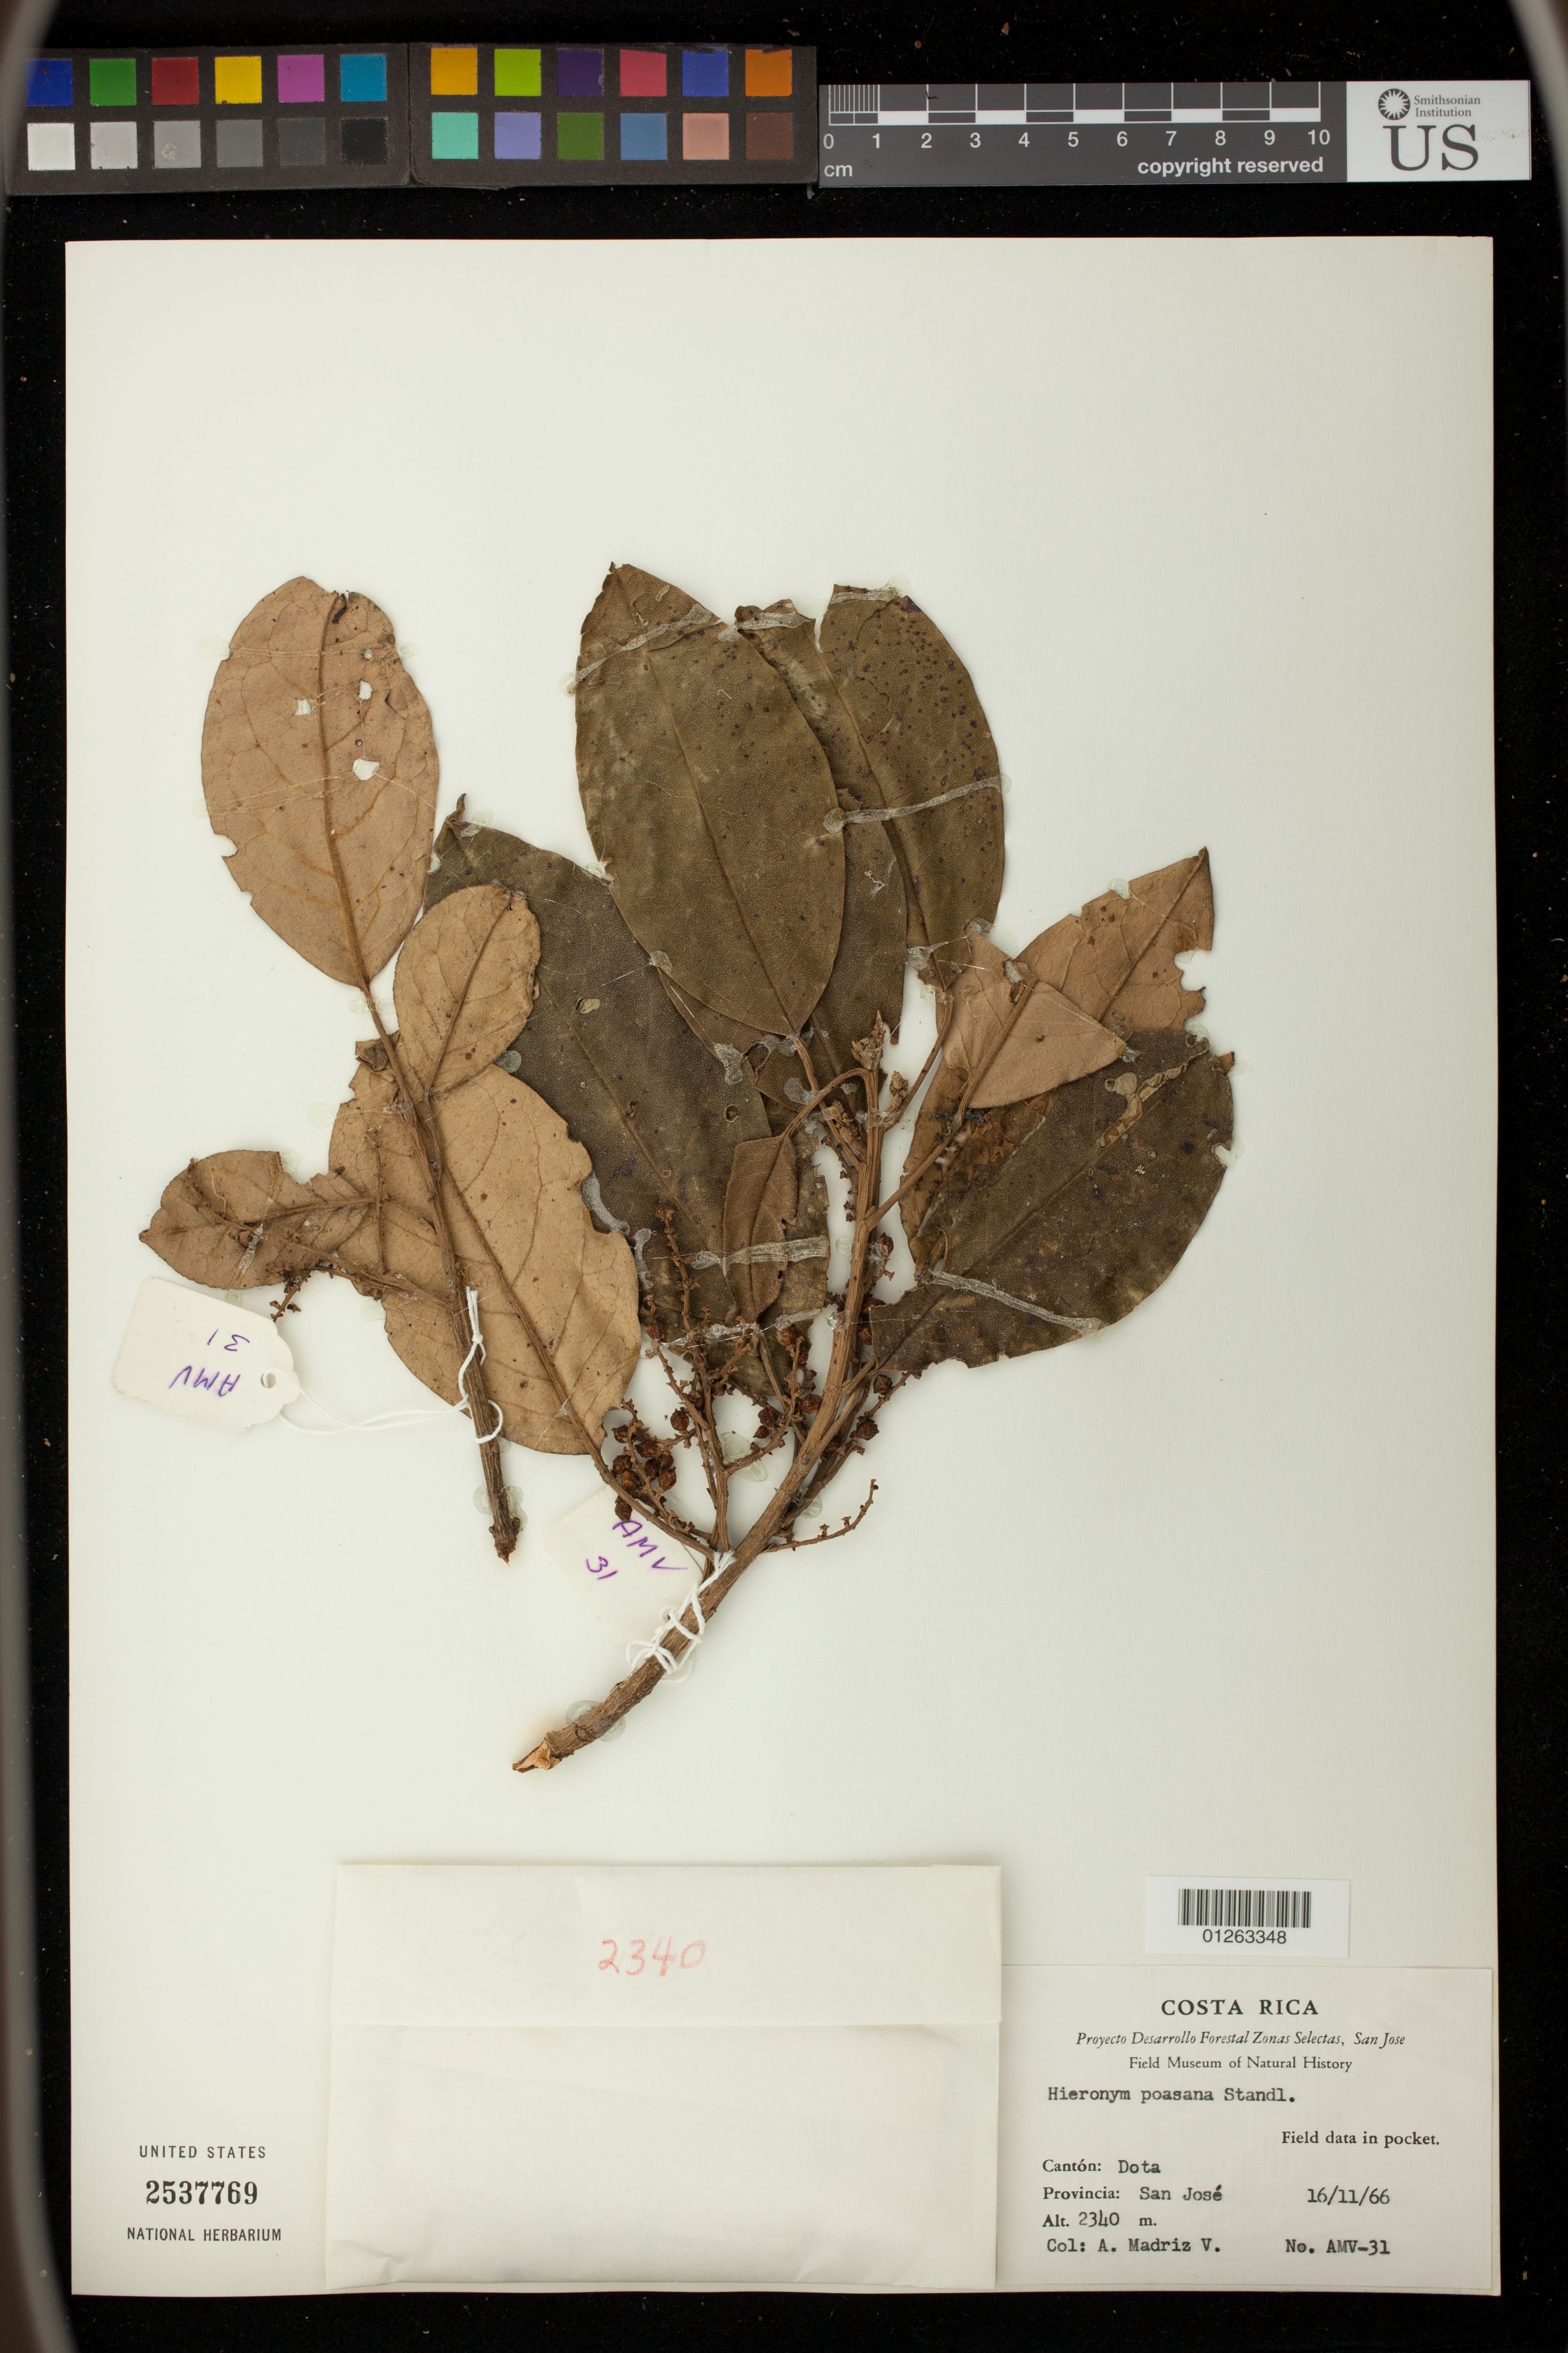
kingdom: Plantae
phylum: Tracheophyta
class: Magnoliopsida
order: Malpighiales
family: Phyllanthaceae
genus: Hieronyma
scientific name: Hieronyma poasana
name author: Standl.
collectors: Madriz V., A.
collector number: AMV-31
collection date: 1966-11-16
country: Costa Rica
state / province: San José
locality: Canton: Dota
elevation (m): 2340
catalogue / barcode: US 2537769